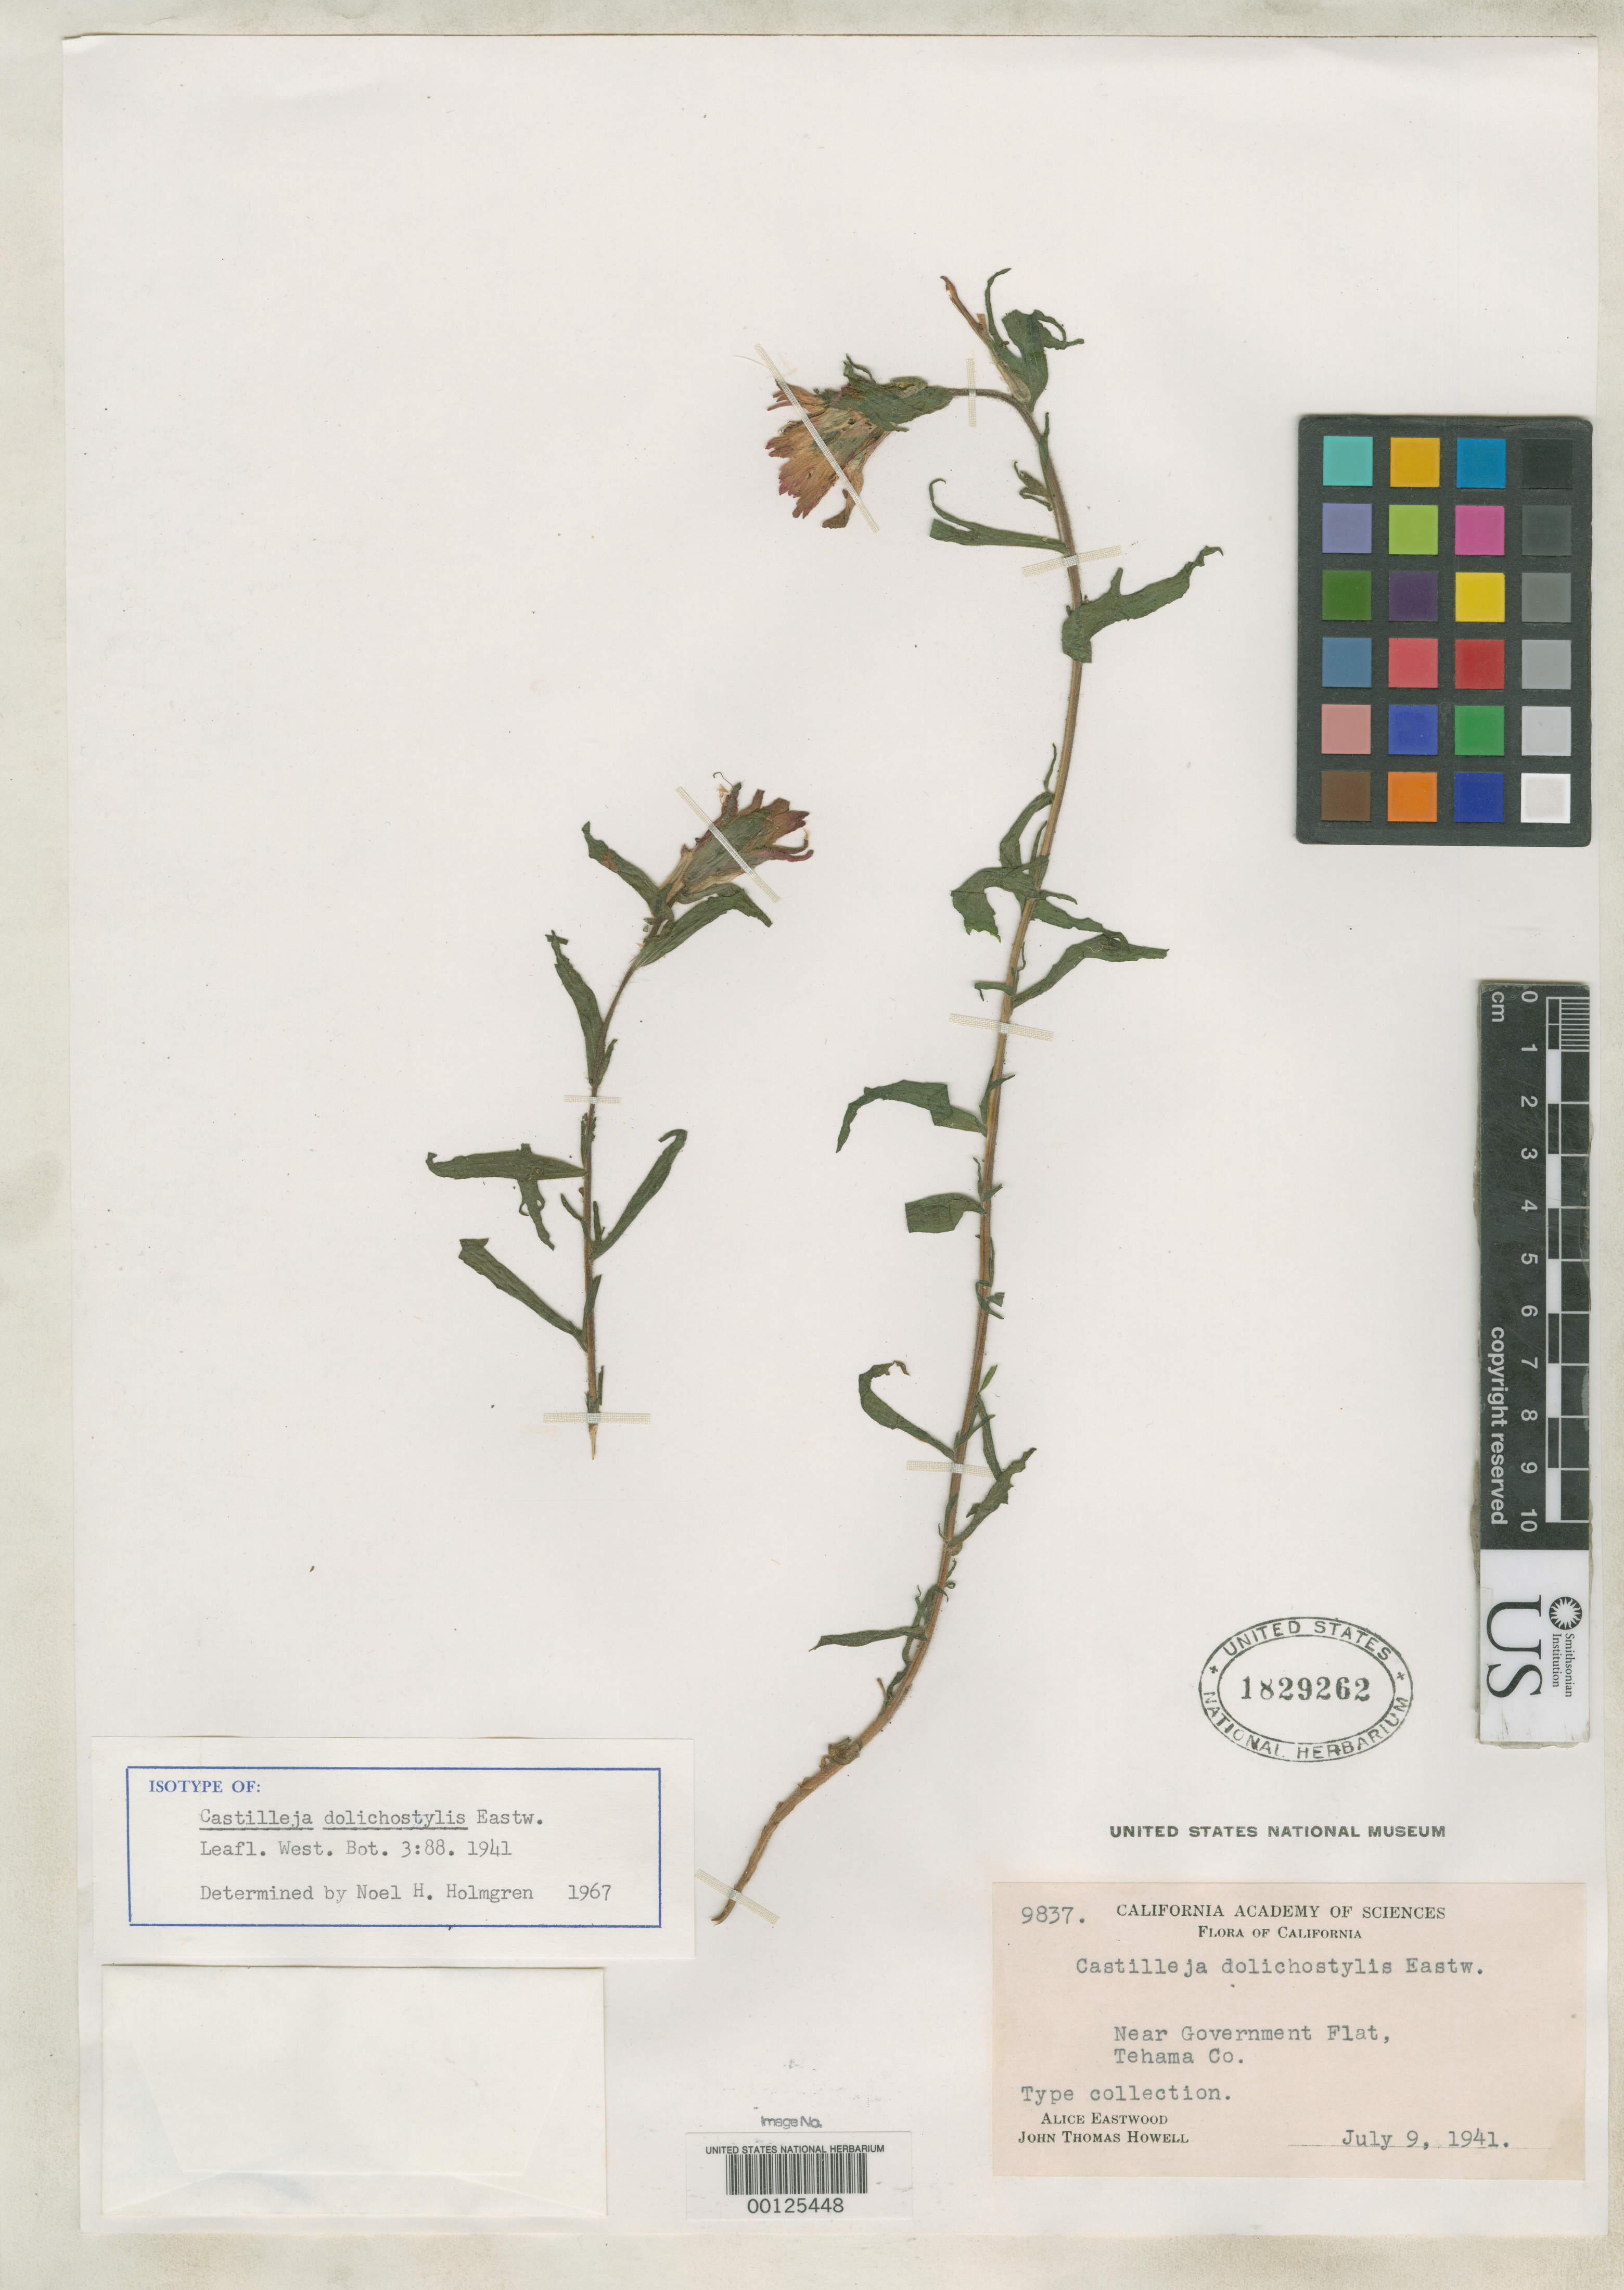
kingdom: Plantae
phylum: Tracheophyta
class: Magnoliopsida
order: Lamiales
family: Orobanchaceae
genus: Castilleja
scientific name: Castilleja dolichostylis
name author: Eastw.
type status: Isotype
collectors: A. Eastwood & J. T. Howell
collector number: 9837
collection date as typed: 09 Jul 1941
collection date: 1941-07-09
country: United States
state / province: California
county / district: Tehama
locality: Government Flat.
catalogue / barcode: US 1829262